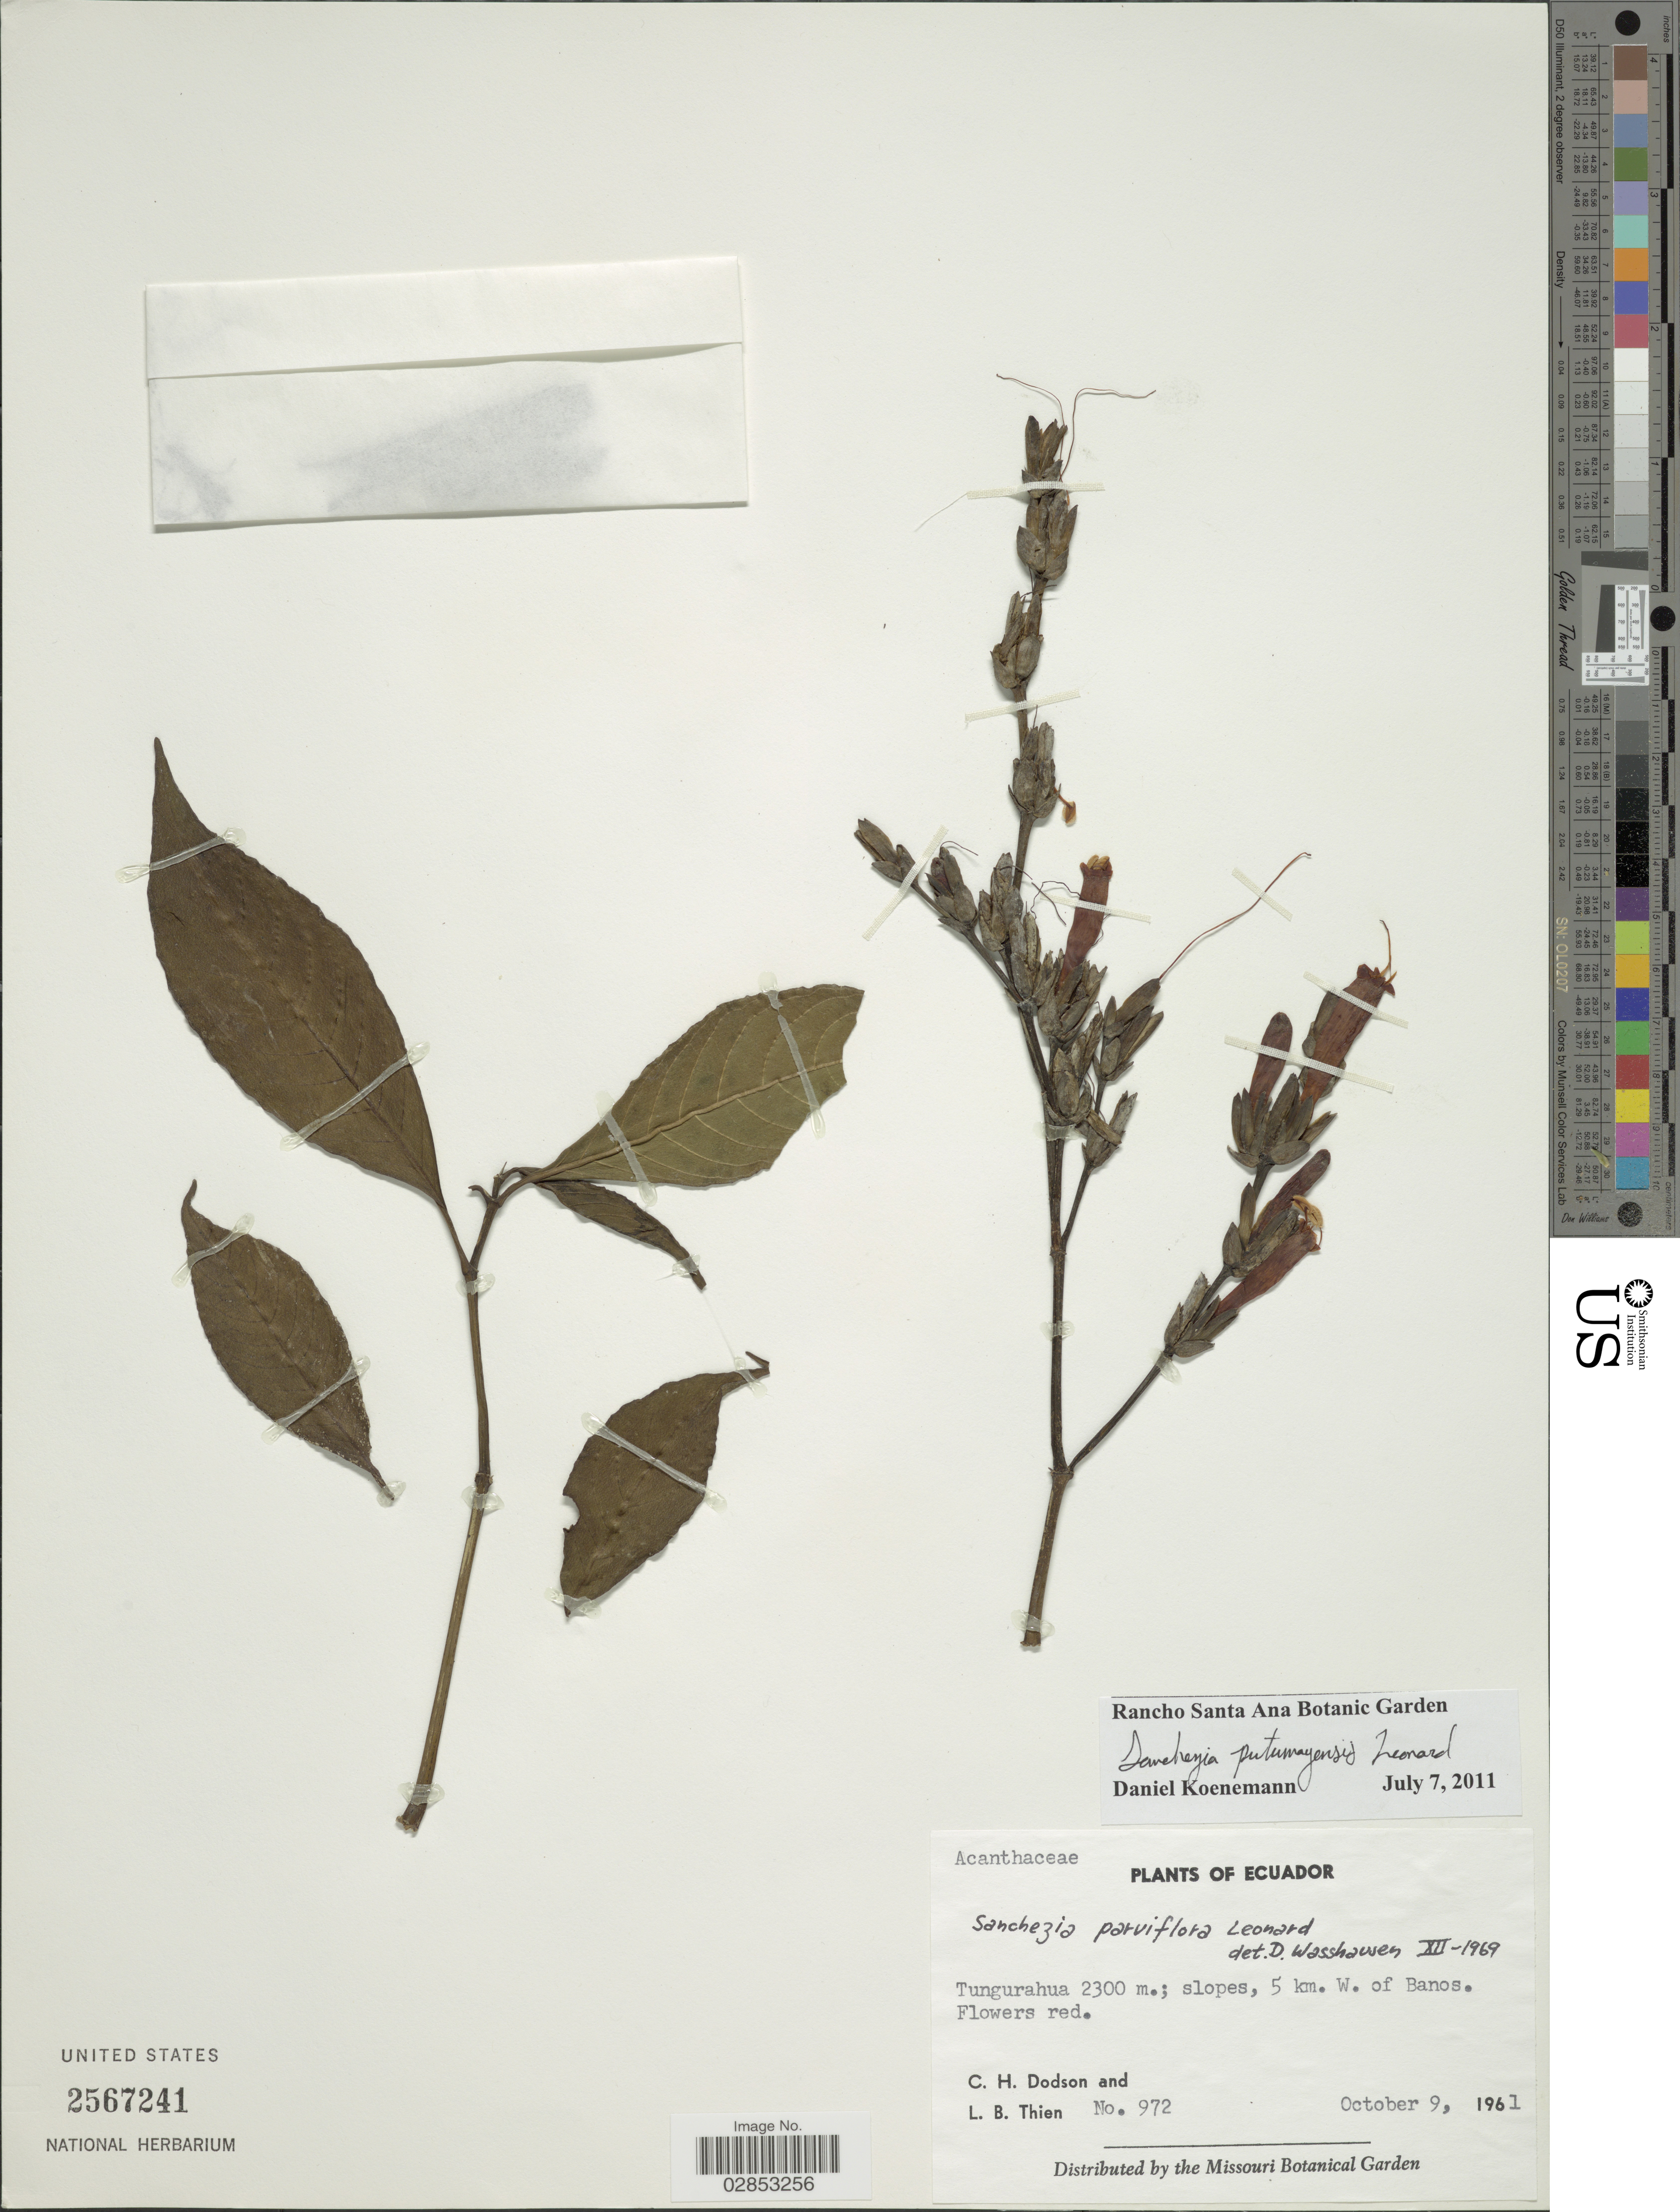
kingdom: Plantae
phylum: Tracheophyta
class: Magnoliopsida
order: Lamiales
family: Acanthaceae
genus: Sanchezia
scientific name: Sanchezia putumayensis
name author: Leonard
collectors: C. H. Dodson & L. Thien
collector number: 972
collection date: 1961-10-09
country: Ecuador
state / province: Tungurahua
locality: Tungurahua, slopes, 5 km. W. of Banos.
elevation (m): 2300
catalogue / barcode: US 2567241